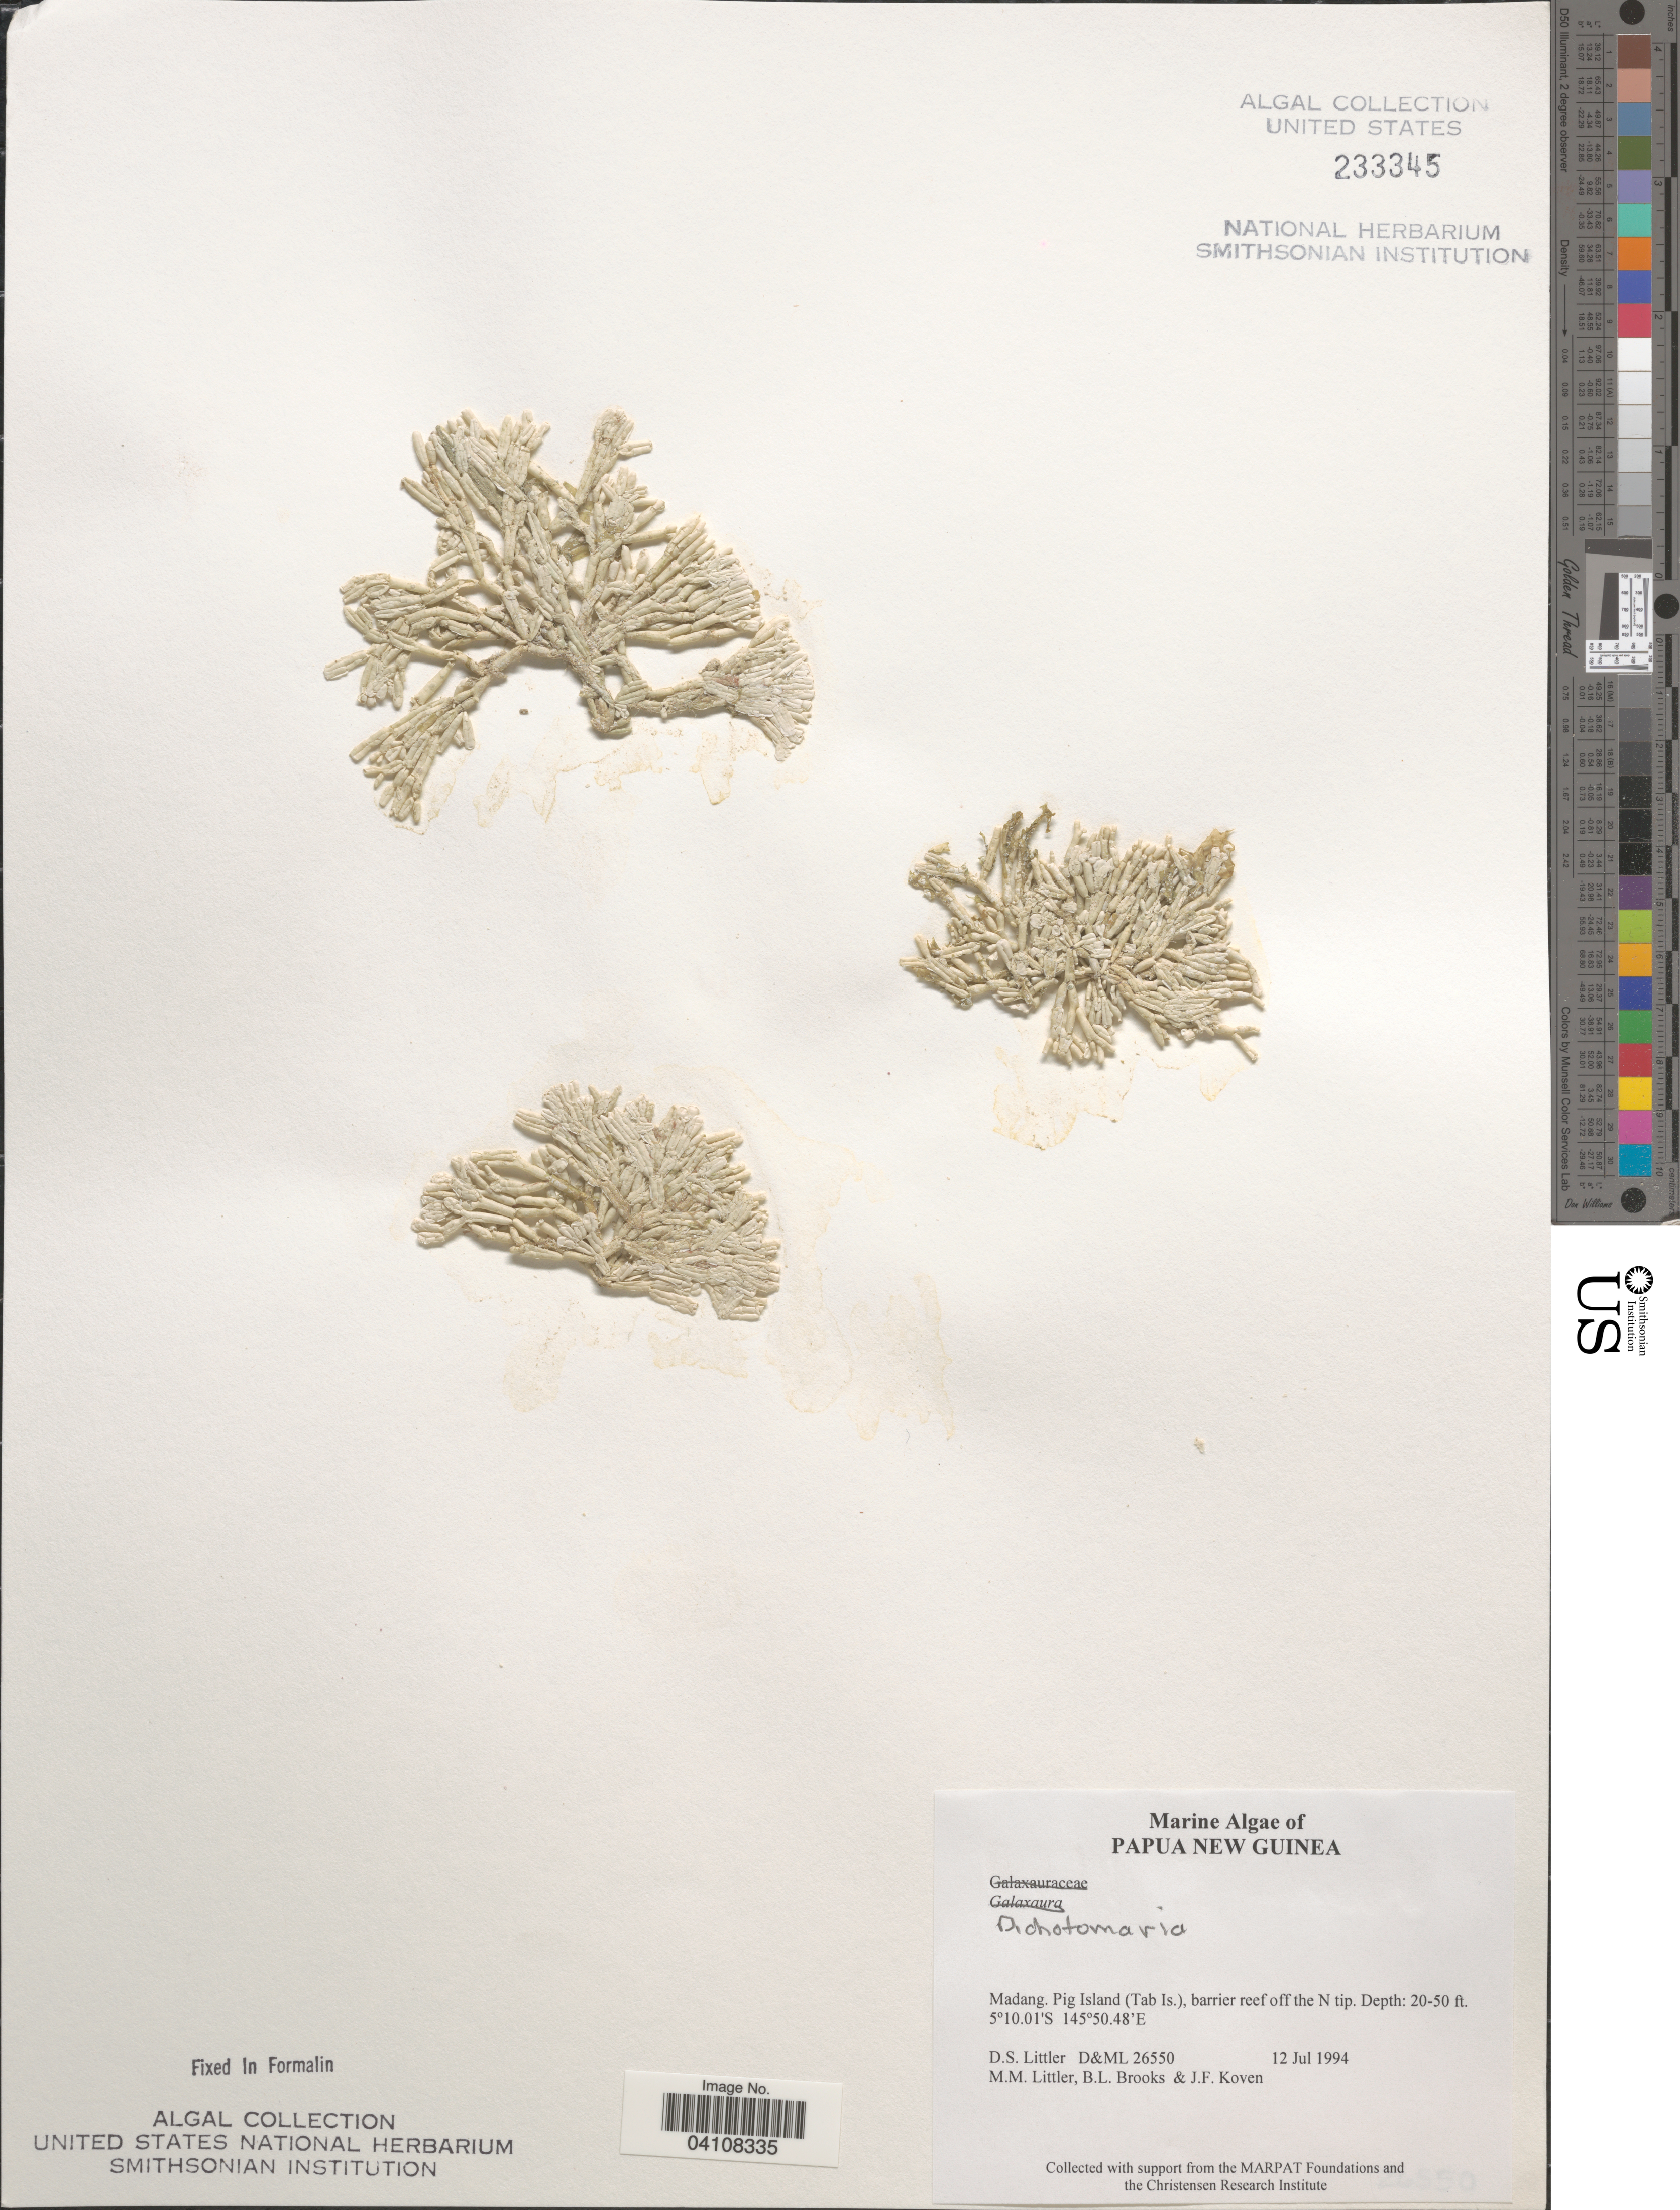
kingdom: Plantae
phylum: Rhodophyta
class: Florideophyceae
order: Nemaliales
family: Galaxauraceae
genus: Dichotomaria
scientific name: Dichotomaria sp.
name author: in Arai et al.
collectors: D. S. Littler, B. Brooks & J. Koven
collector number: D&ML26550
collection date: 1994-07-12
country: Papua New Guinea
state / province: Madang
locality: Pig Island (Tab Is.), barrier reef off the N tip.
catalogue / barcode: US 233345